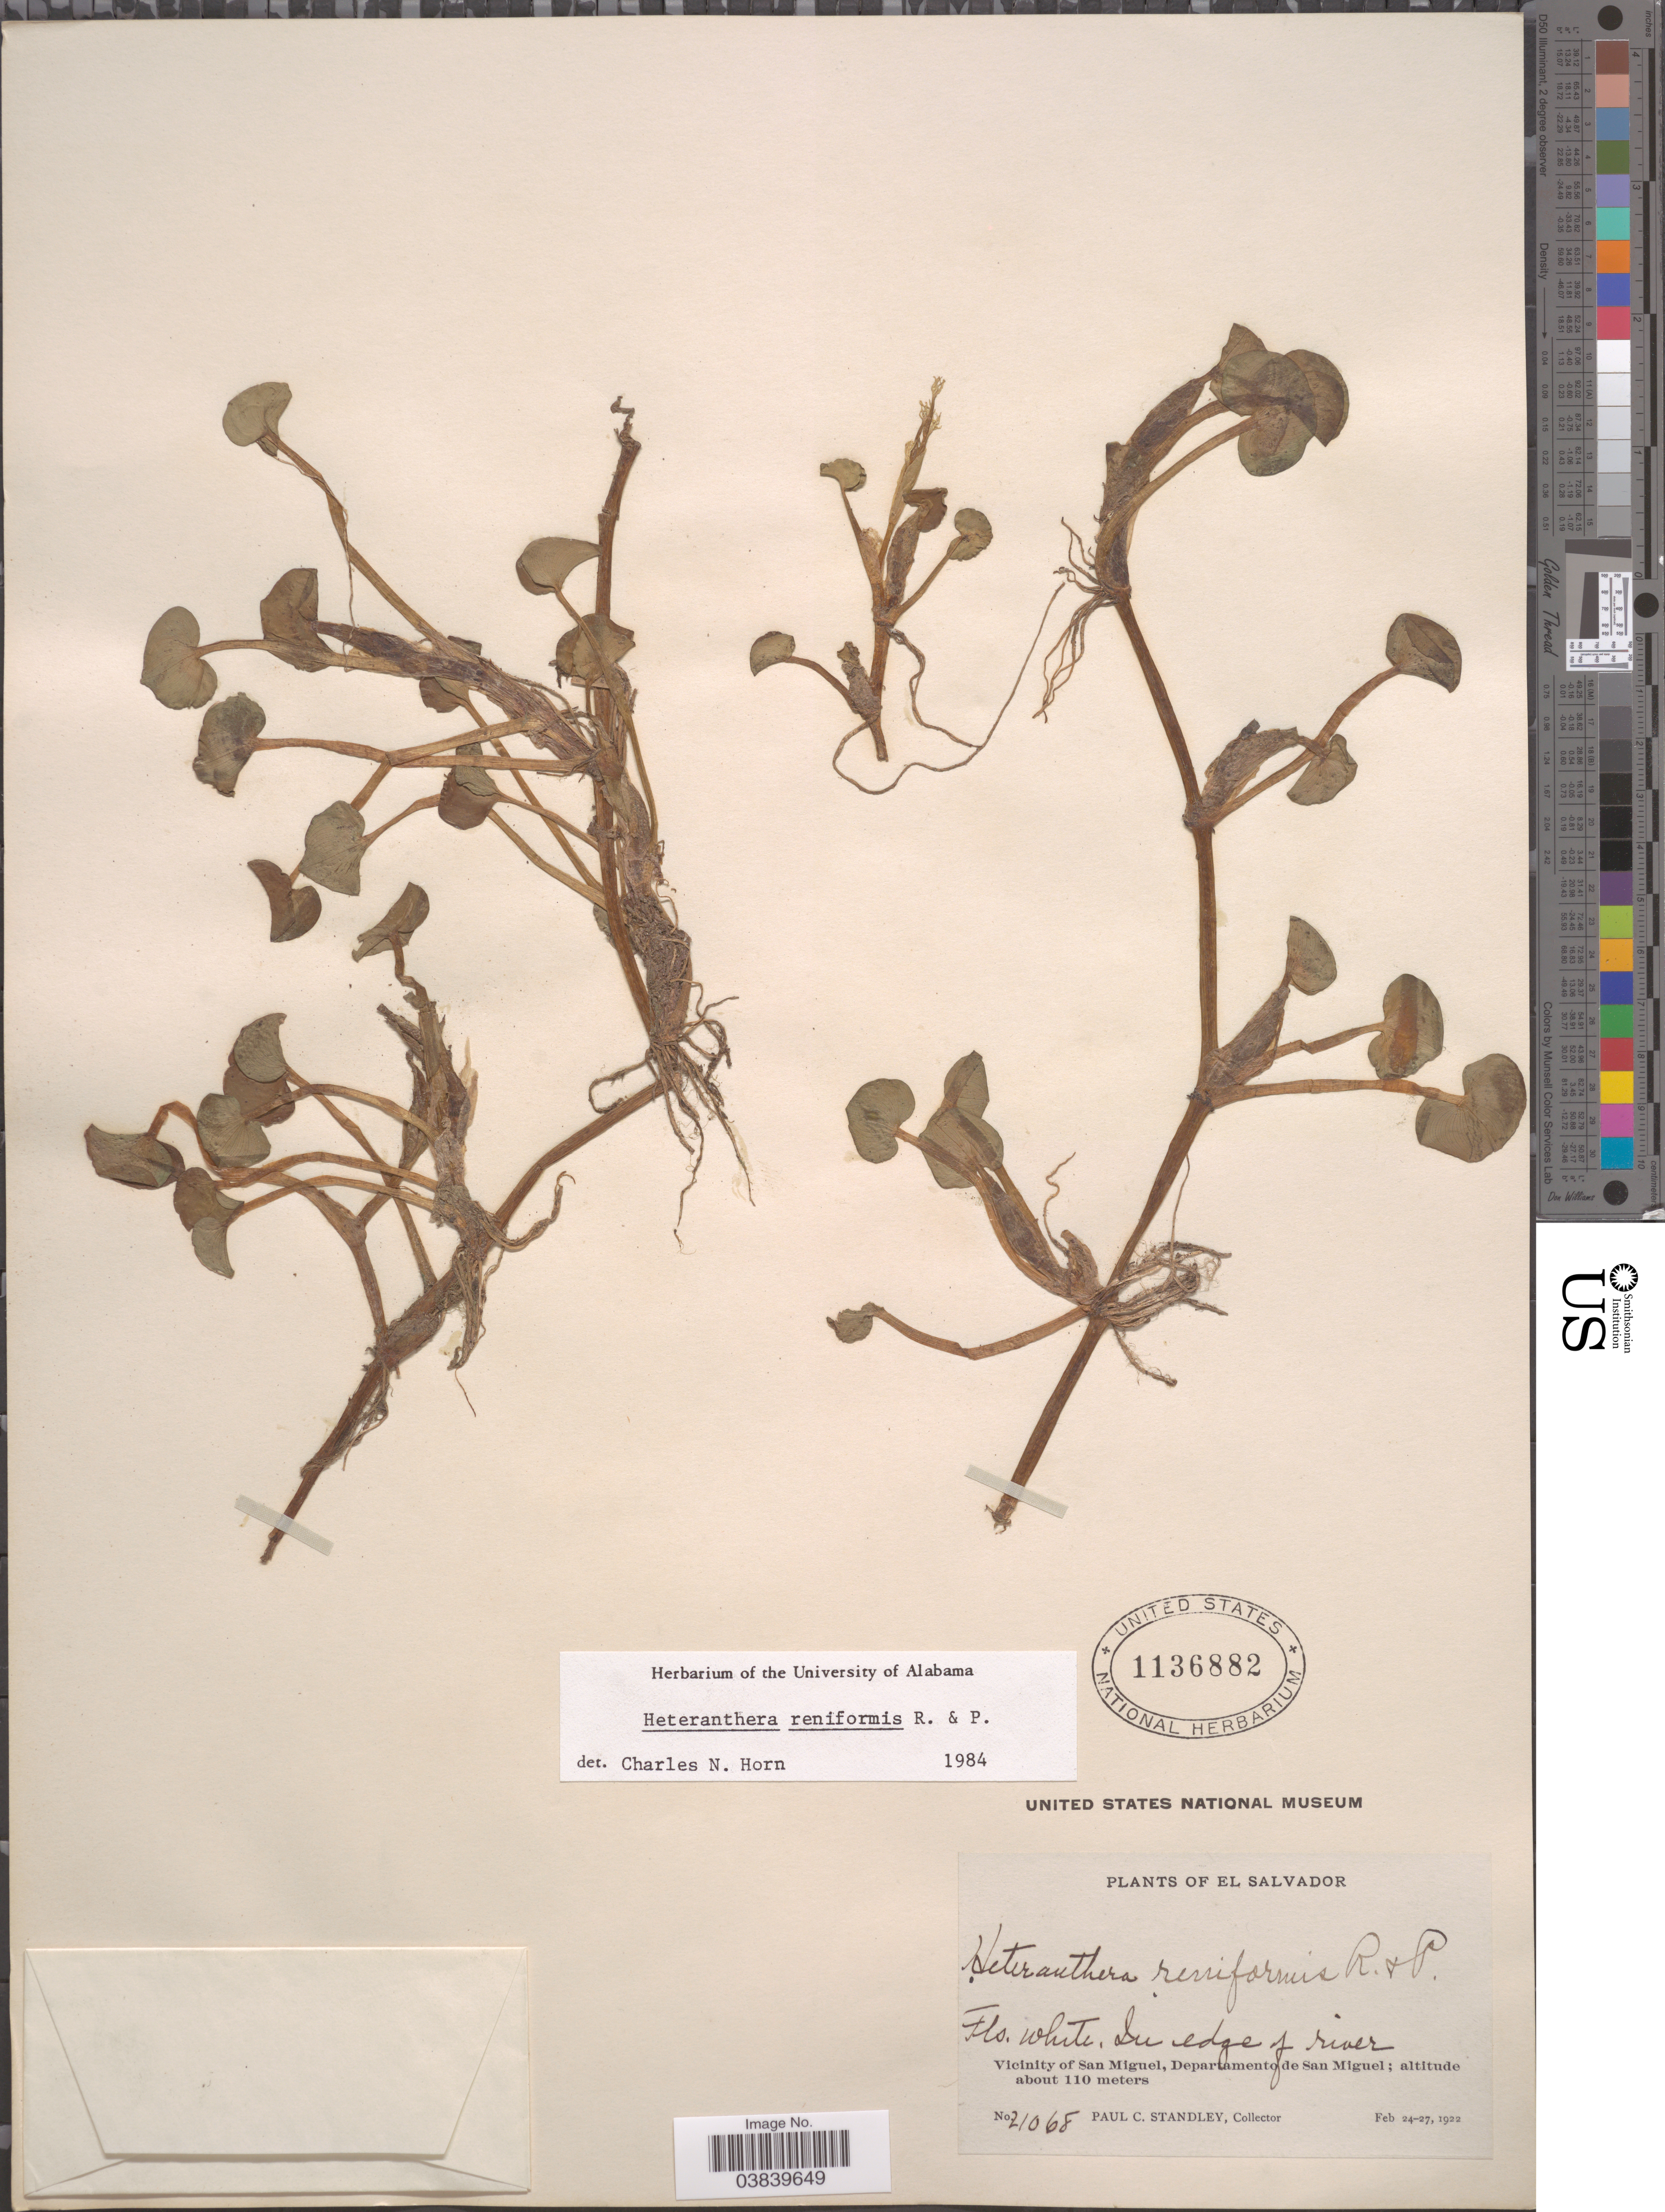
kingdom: Plantae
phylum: Tracheophyta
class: Liliopsida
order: Commelinales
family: Pontederiaceae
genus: Heteranthera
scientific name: Heteranthera reniformis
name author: Ruiz & Pav.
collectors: P. C. Standley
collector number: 21068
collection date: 1922-02-24/1922-02-27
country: El Salvador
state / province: San Miguel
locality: Vicinity of San Miguel, Departamento de San Miguel.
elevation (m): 110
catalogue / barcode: US 1136882